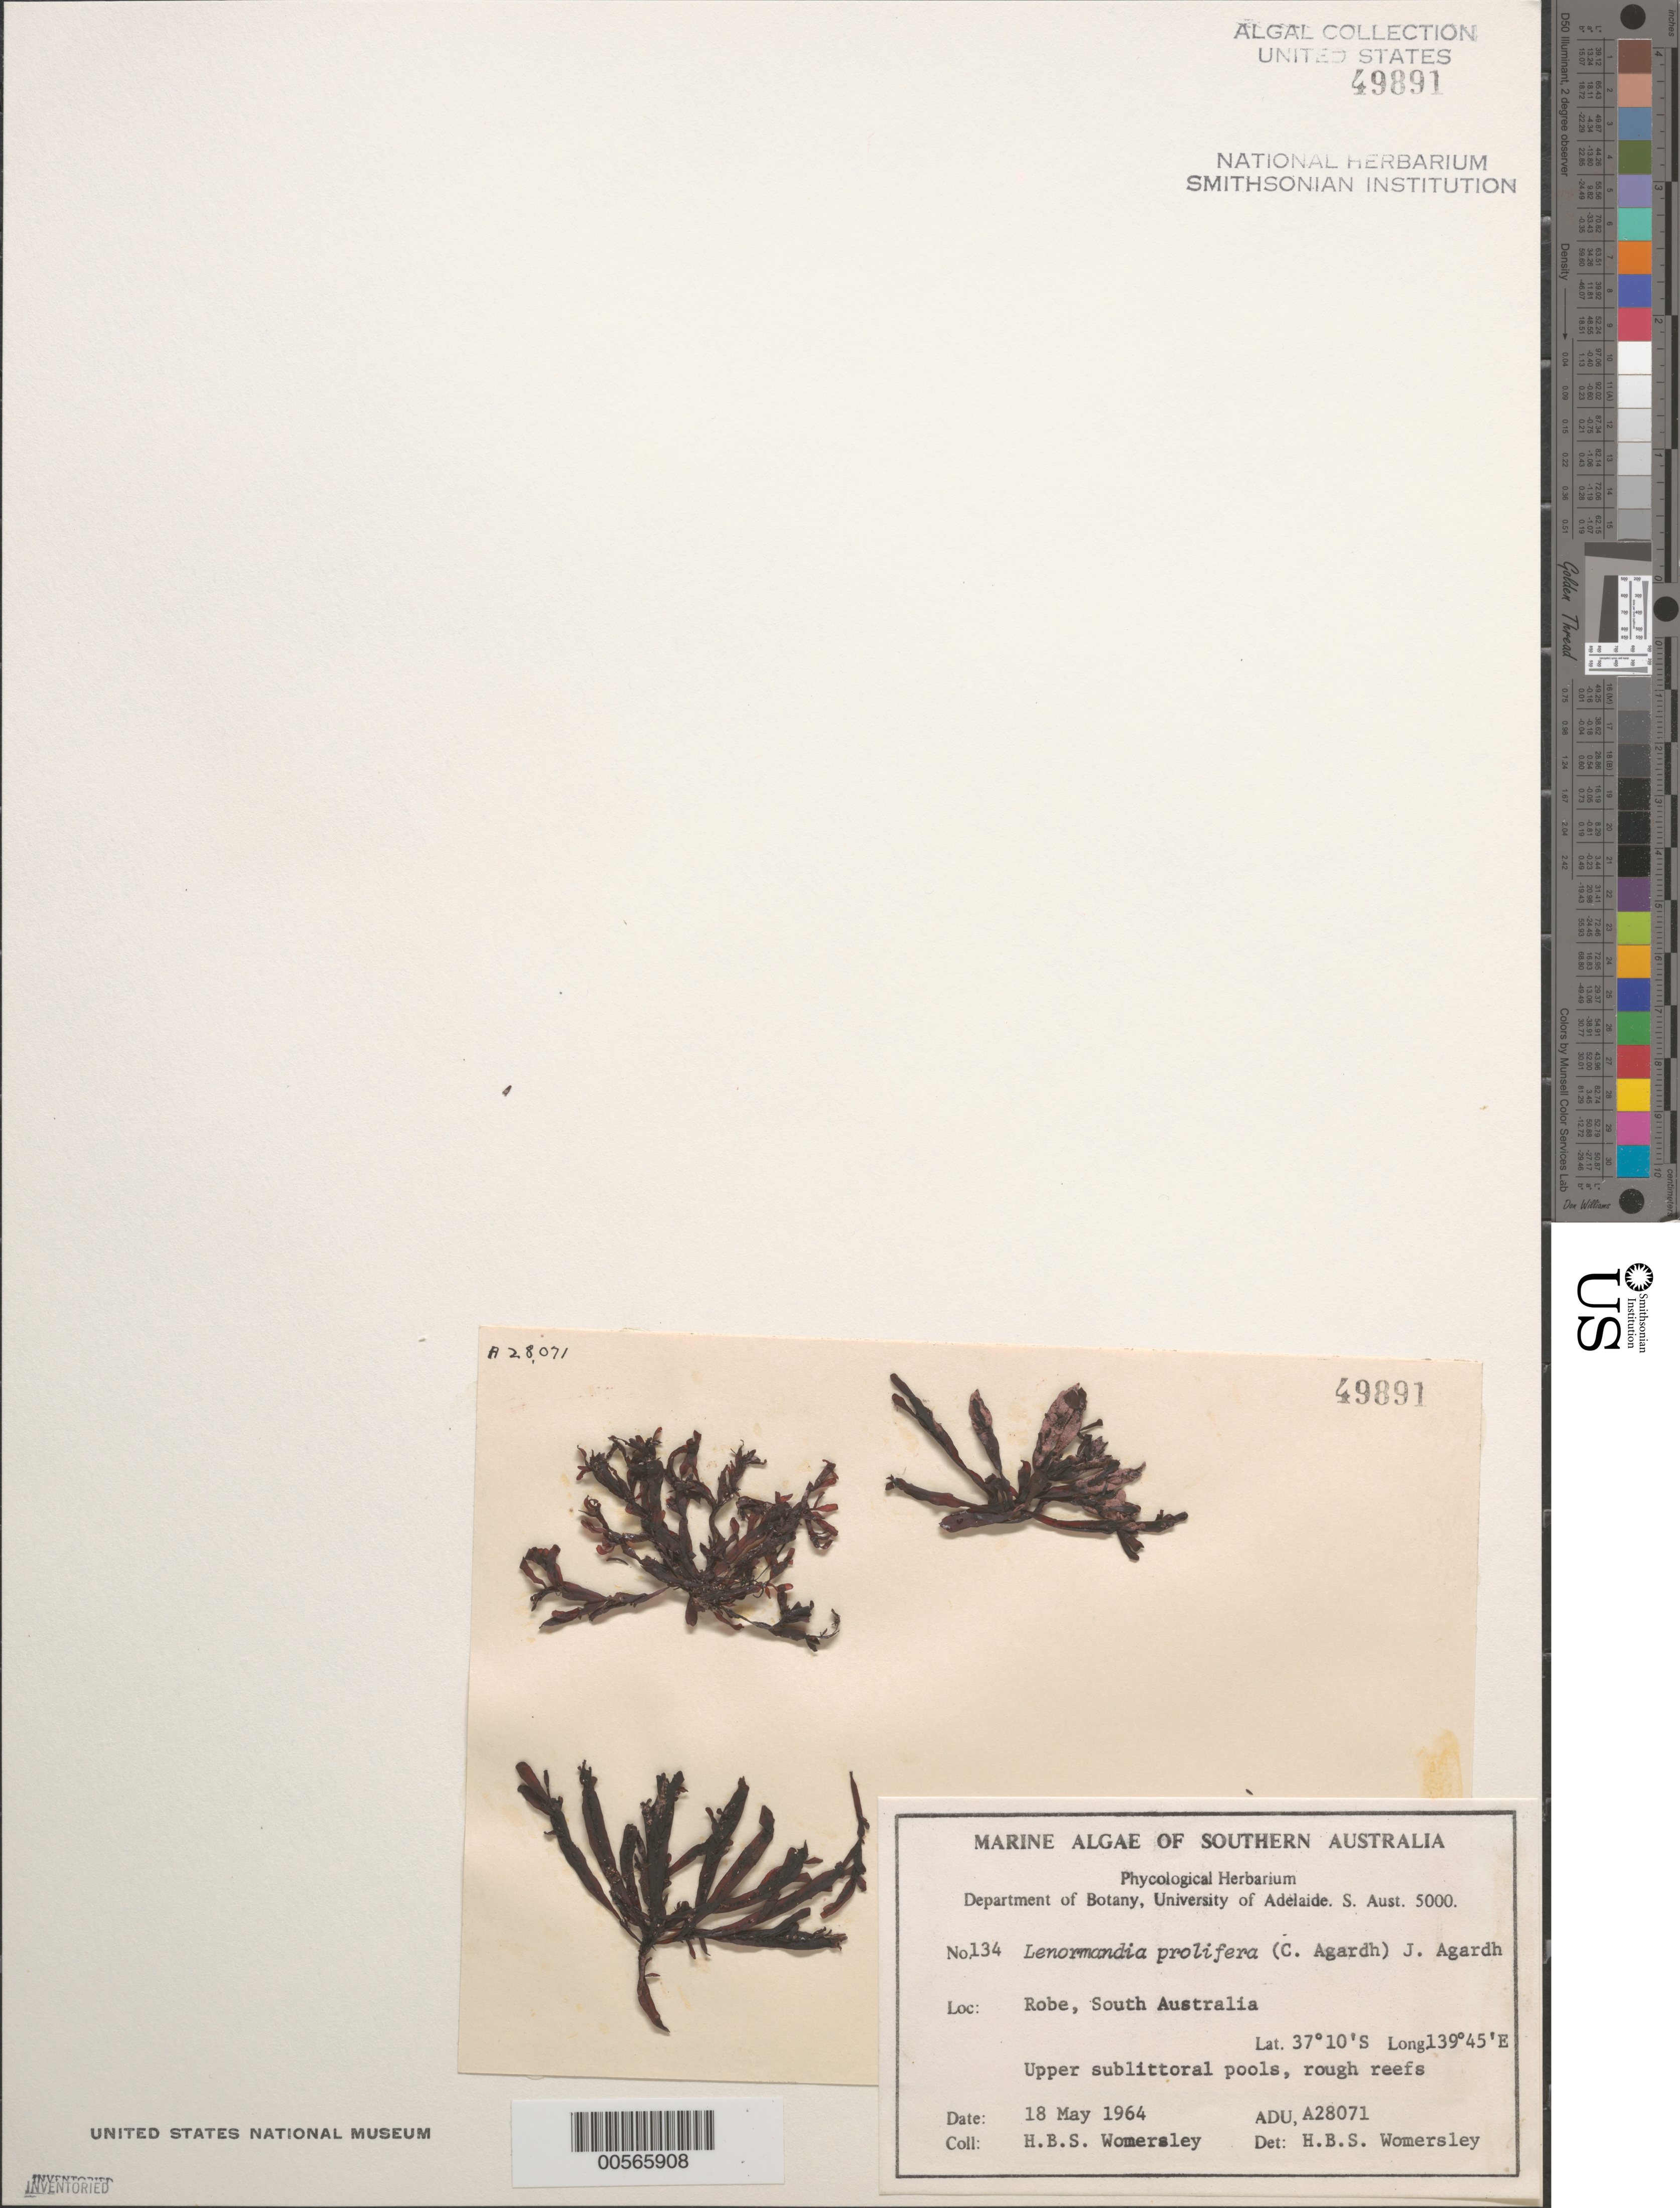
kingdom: Plantae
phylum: Rhodophyta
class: Florideophyceae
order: Ceramiales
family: Rhodomelaceae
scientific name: Lenormandia prolifera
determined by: Womersley, H. B. S.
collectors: H. B. S. Womersley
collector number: ADU A28071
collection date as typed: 18 May 1964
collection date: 1964-05-18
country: Australia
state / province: South Australia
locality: Robe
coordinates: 37 10' S, 139 45' E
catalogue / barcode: US 49891